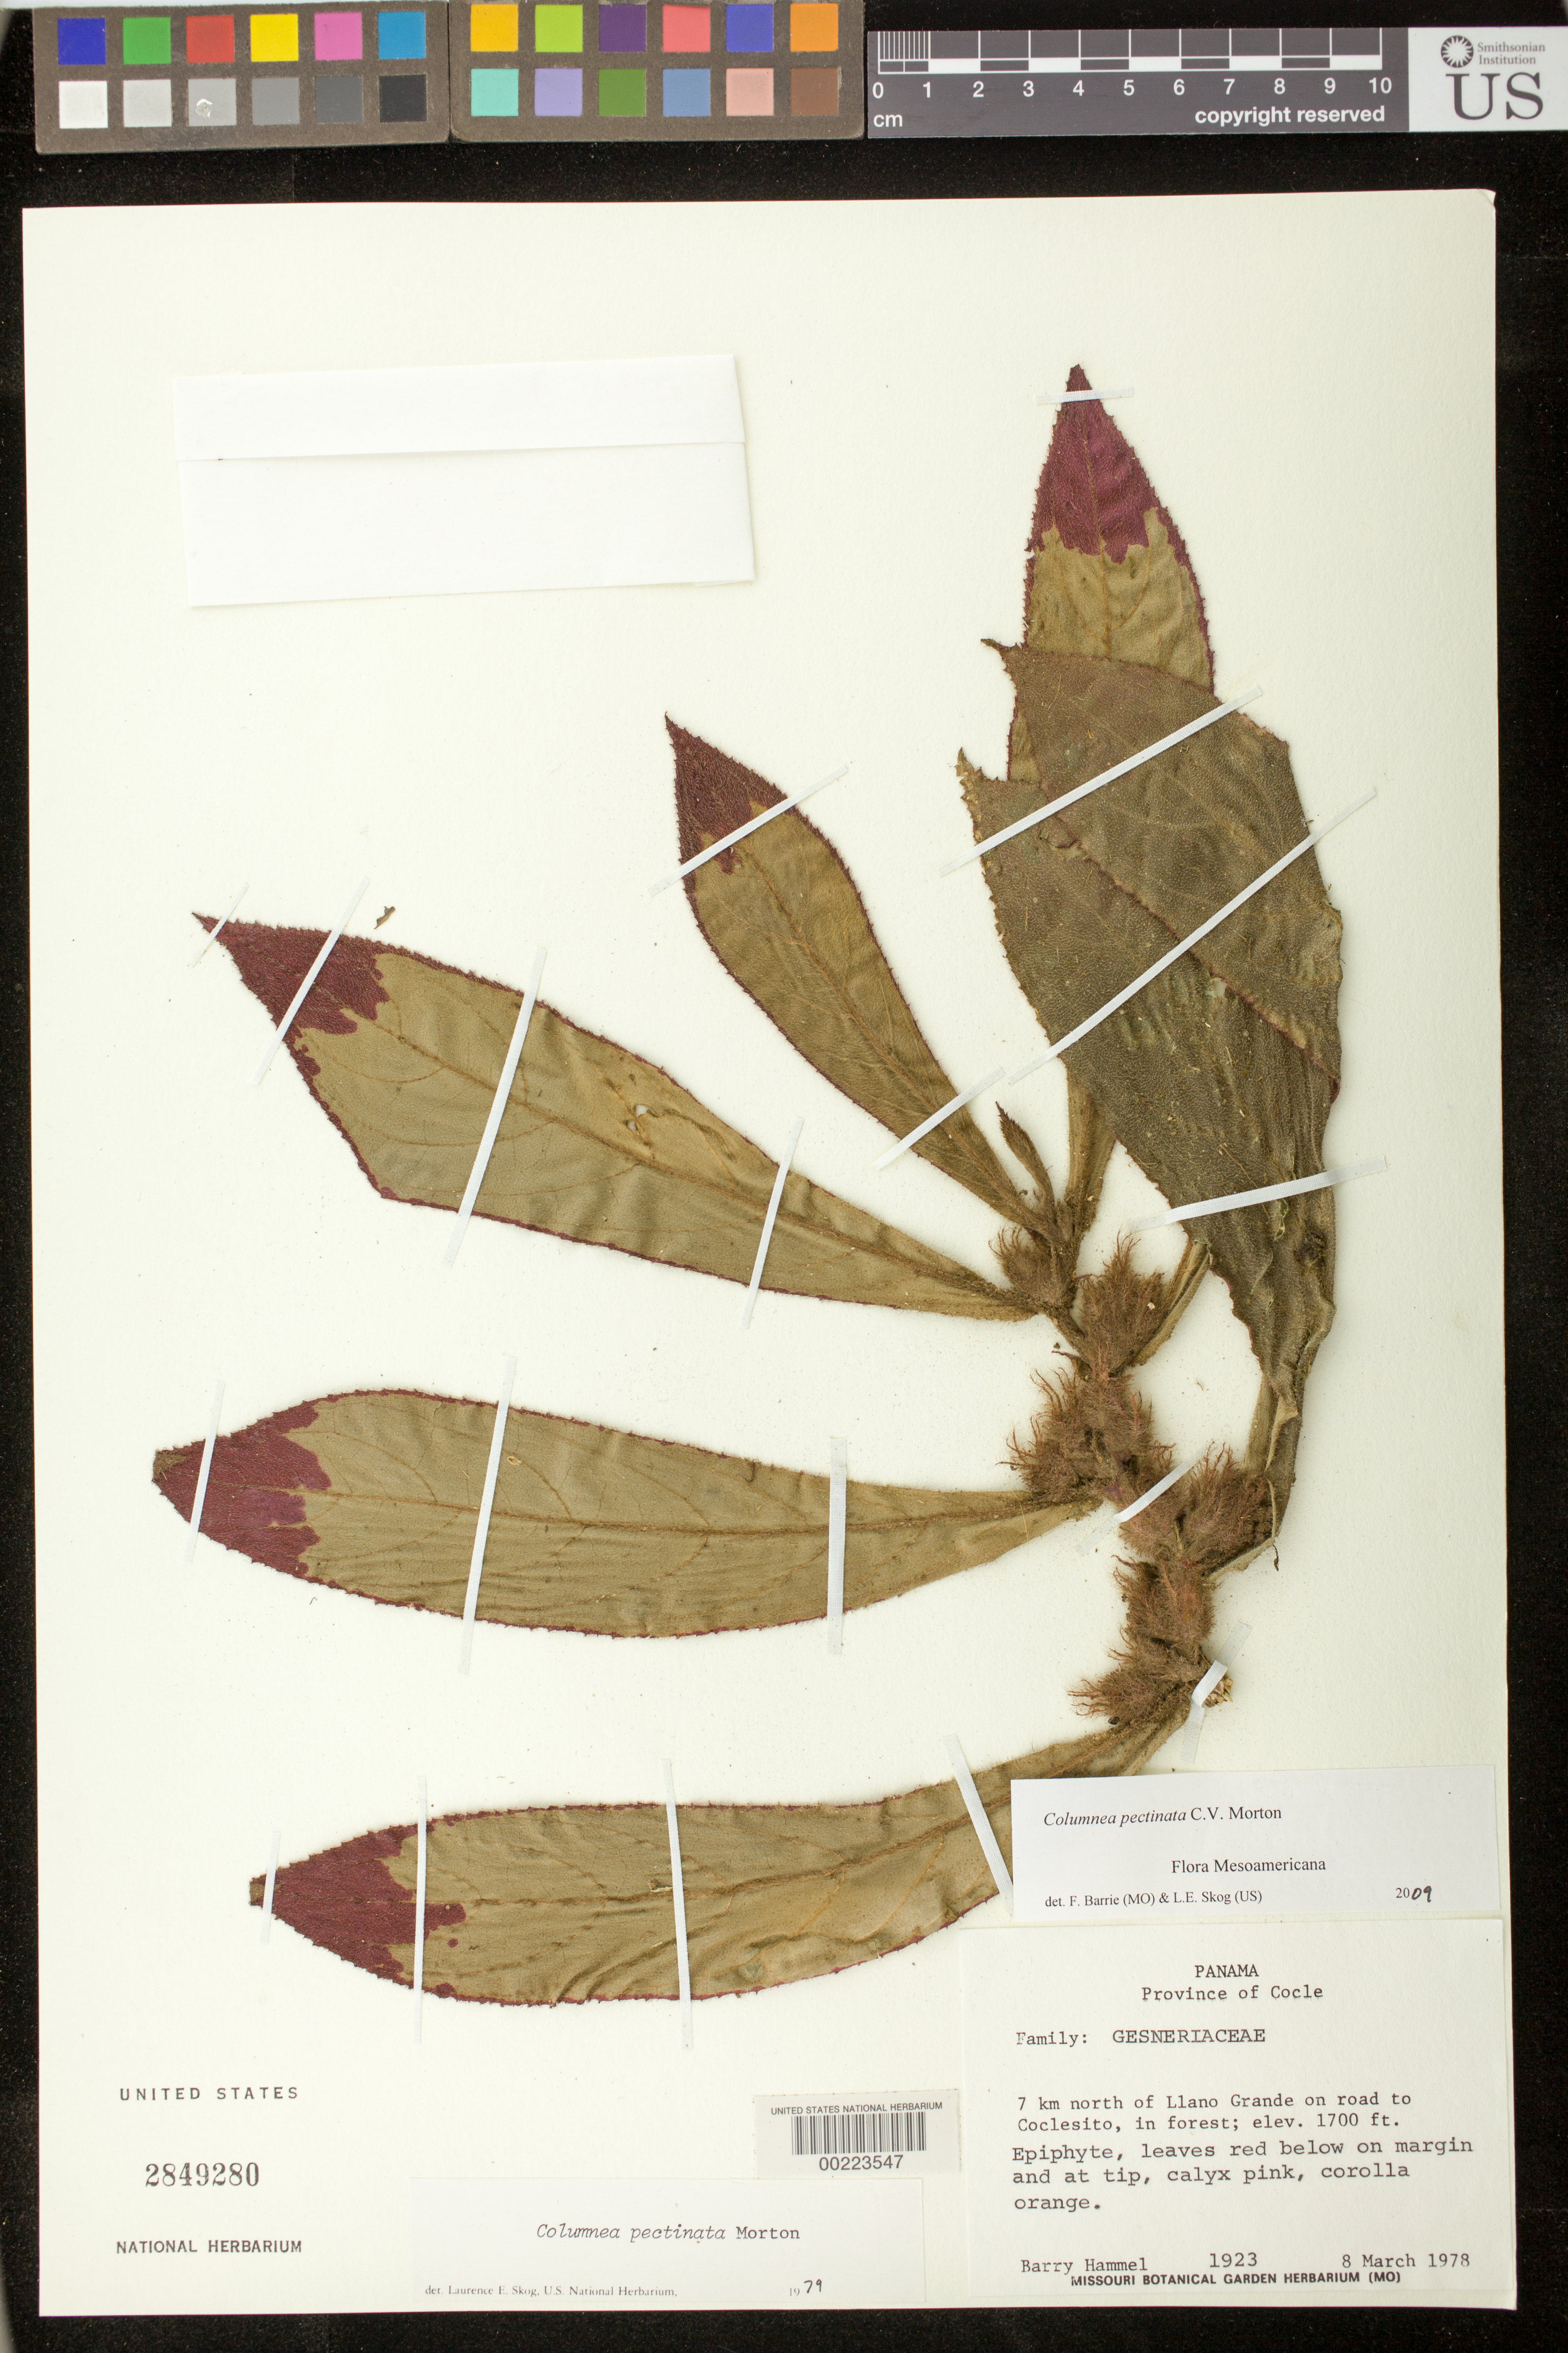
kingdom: Plantae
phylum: Tracheophyta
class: Magnoliopsida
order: Lamiales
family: Gesneriaceae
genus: Columnea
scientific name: Columnea pectinata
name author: C.V. Morton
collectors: B. Hammel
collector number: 1923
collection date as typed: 08 Mar 1978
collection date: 1978-03-08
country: Panama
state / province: Coclé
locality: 7 km N of Llano Grande on road to Coclesito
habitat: In forest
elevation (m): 518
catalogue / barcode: US 2849280